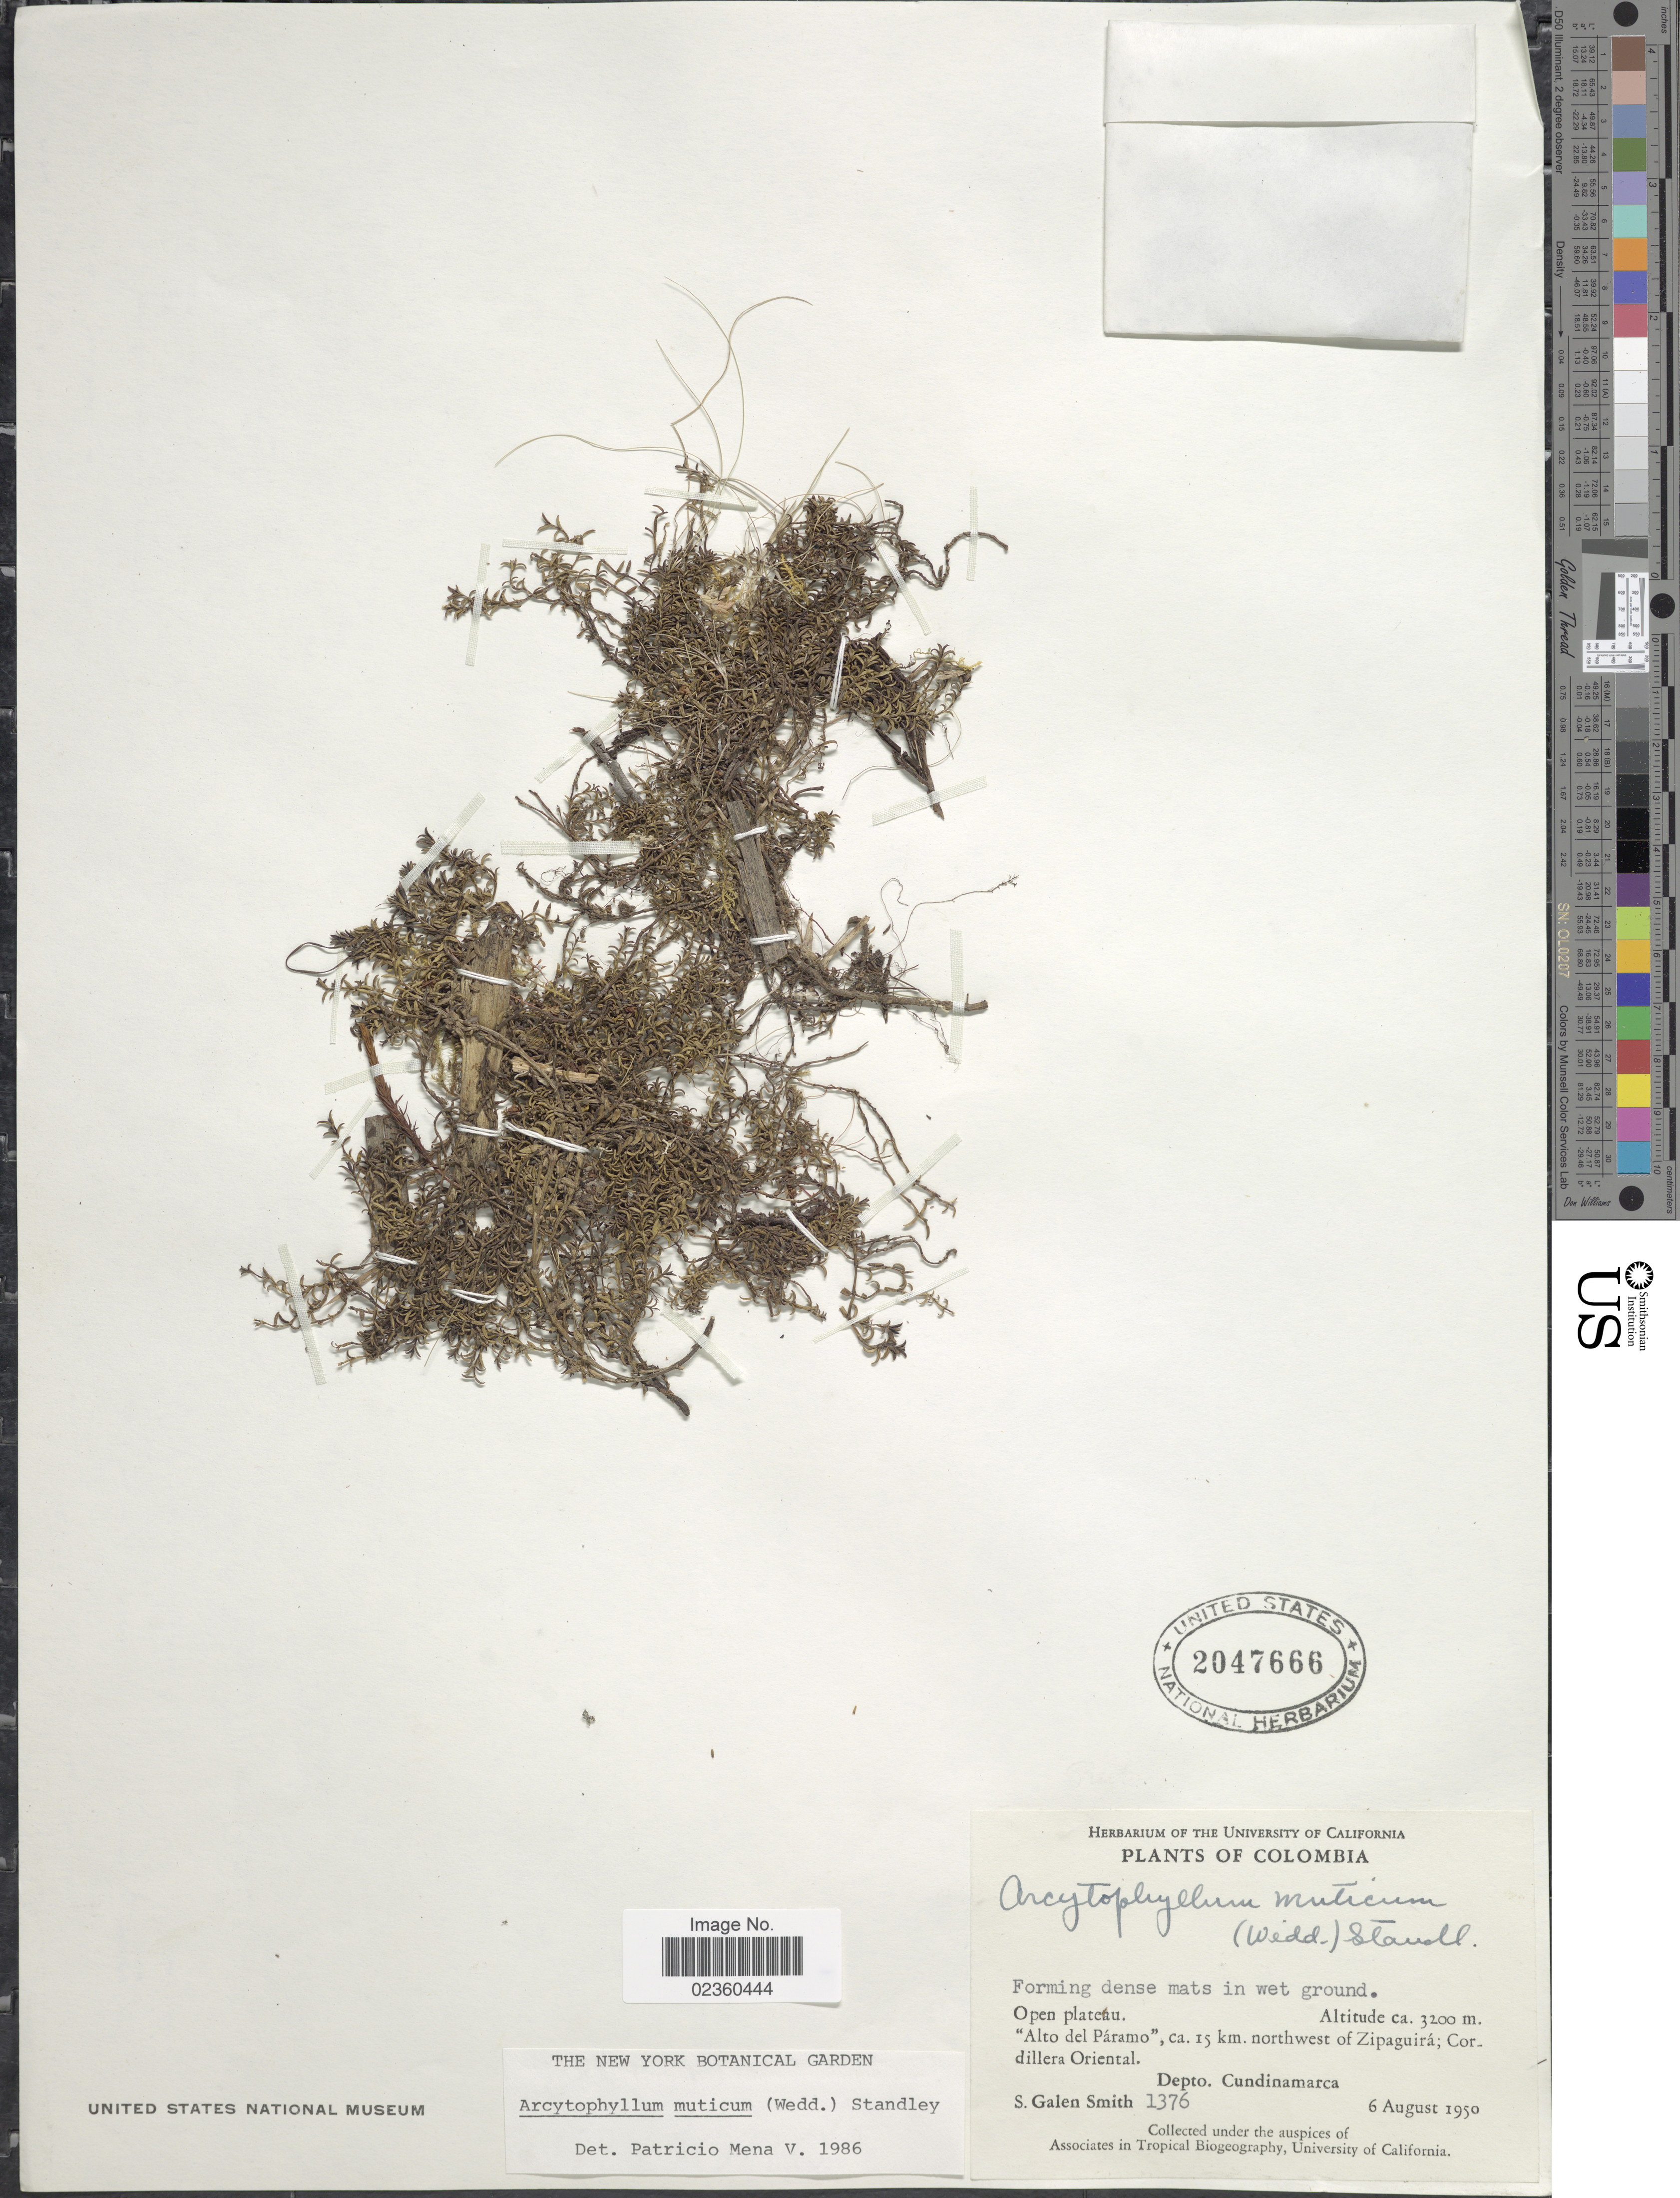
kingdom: Plantae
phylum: Tracheophyta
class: Magnoliopsida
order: Gentianales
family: Rubiaceae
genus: Arcytophyllum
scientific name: Arcytophyllum muticum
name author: (Wedd.) Standl.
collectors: S. G. Smith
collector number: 1376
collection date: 1950-08-06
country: Colombia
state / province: Cundinamarca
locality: Forming dense mats in wet ground, Open plateau, 'Alto del Páramo', ca. 15 km northwest of Zipaquirá; Cordillera Oriental. Depto Cundinamarca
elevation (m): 3200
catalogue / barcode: US 2047666